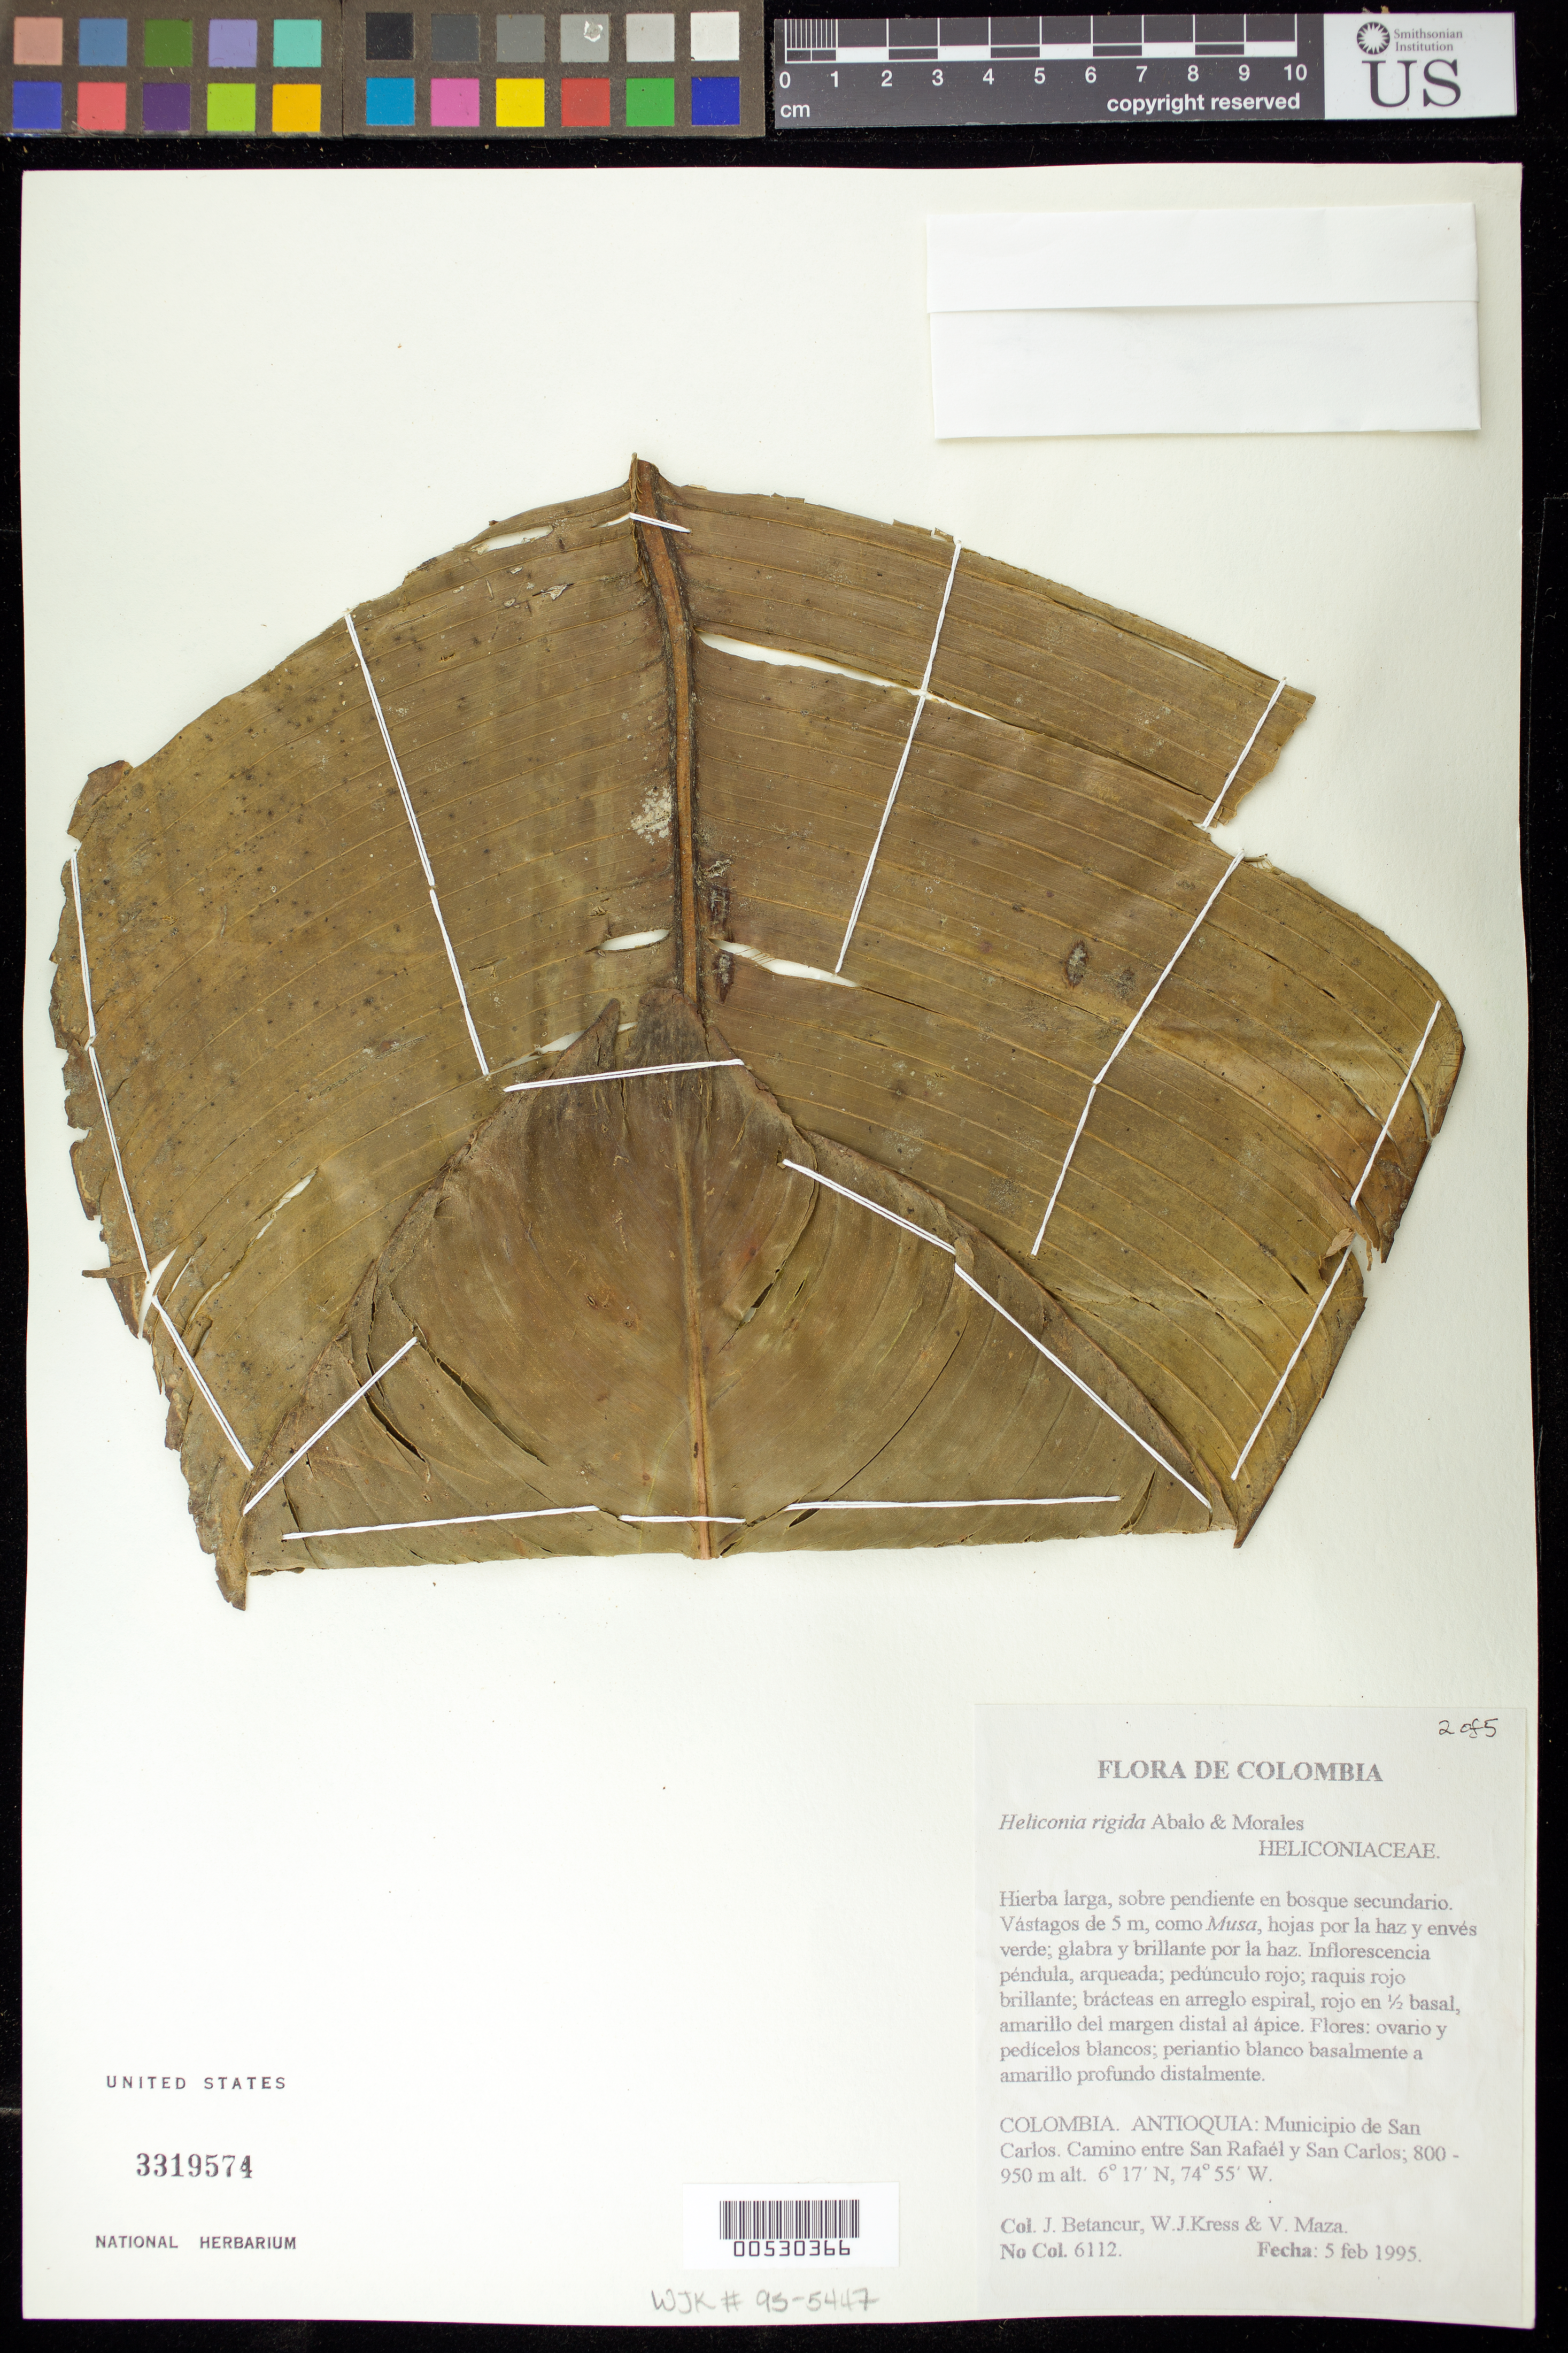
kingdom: Plantae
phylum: Tracheophyta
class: Liliopsida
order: Zingiberales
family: Heliconiaceae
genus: Heliconia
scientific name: Heliconia rigida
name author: Abalo & G. Morales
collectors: J. C. Betancur, W. J. Kress & V. Maza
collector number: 6112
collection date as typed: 05 Feb 1995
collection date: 1995-02-05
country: Colombia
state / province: Antioquia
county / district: San Carlos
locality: Road between San Rafael and San Carlos, km from San Rafael.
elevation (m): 800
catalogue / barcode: US 3319574